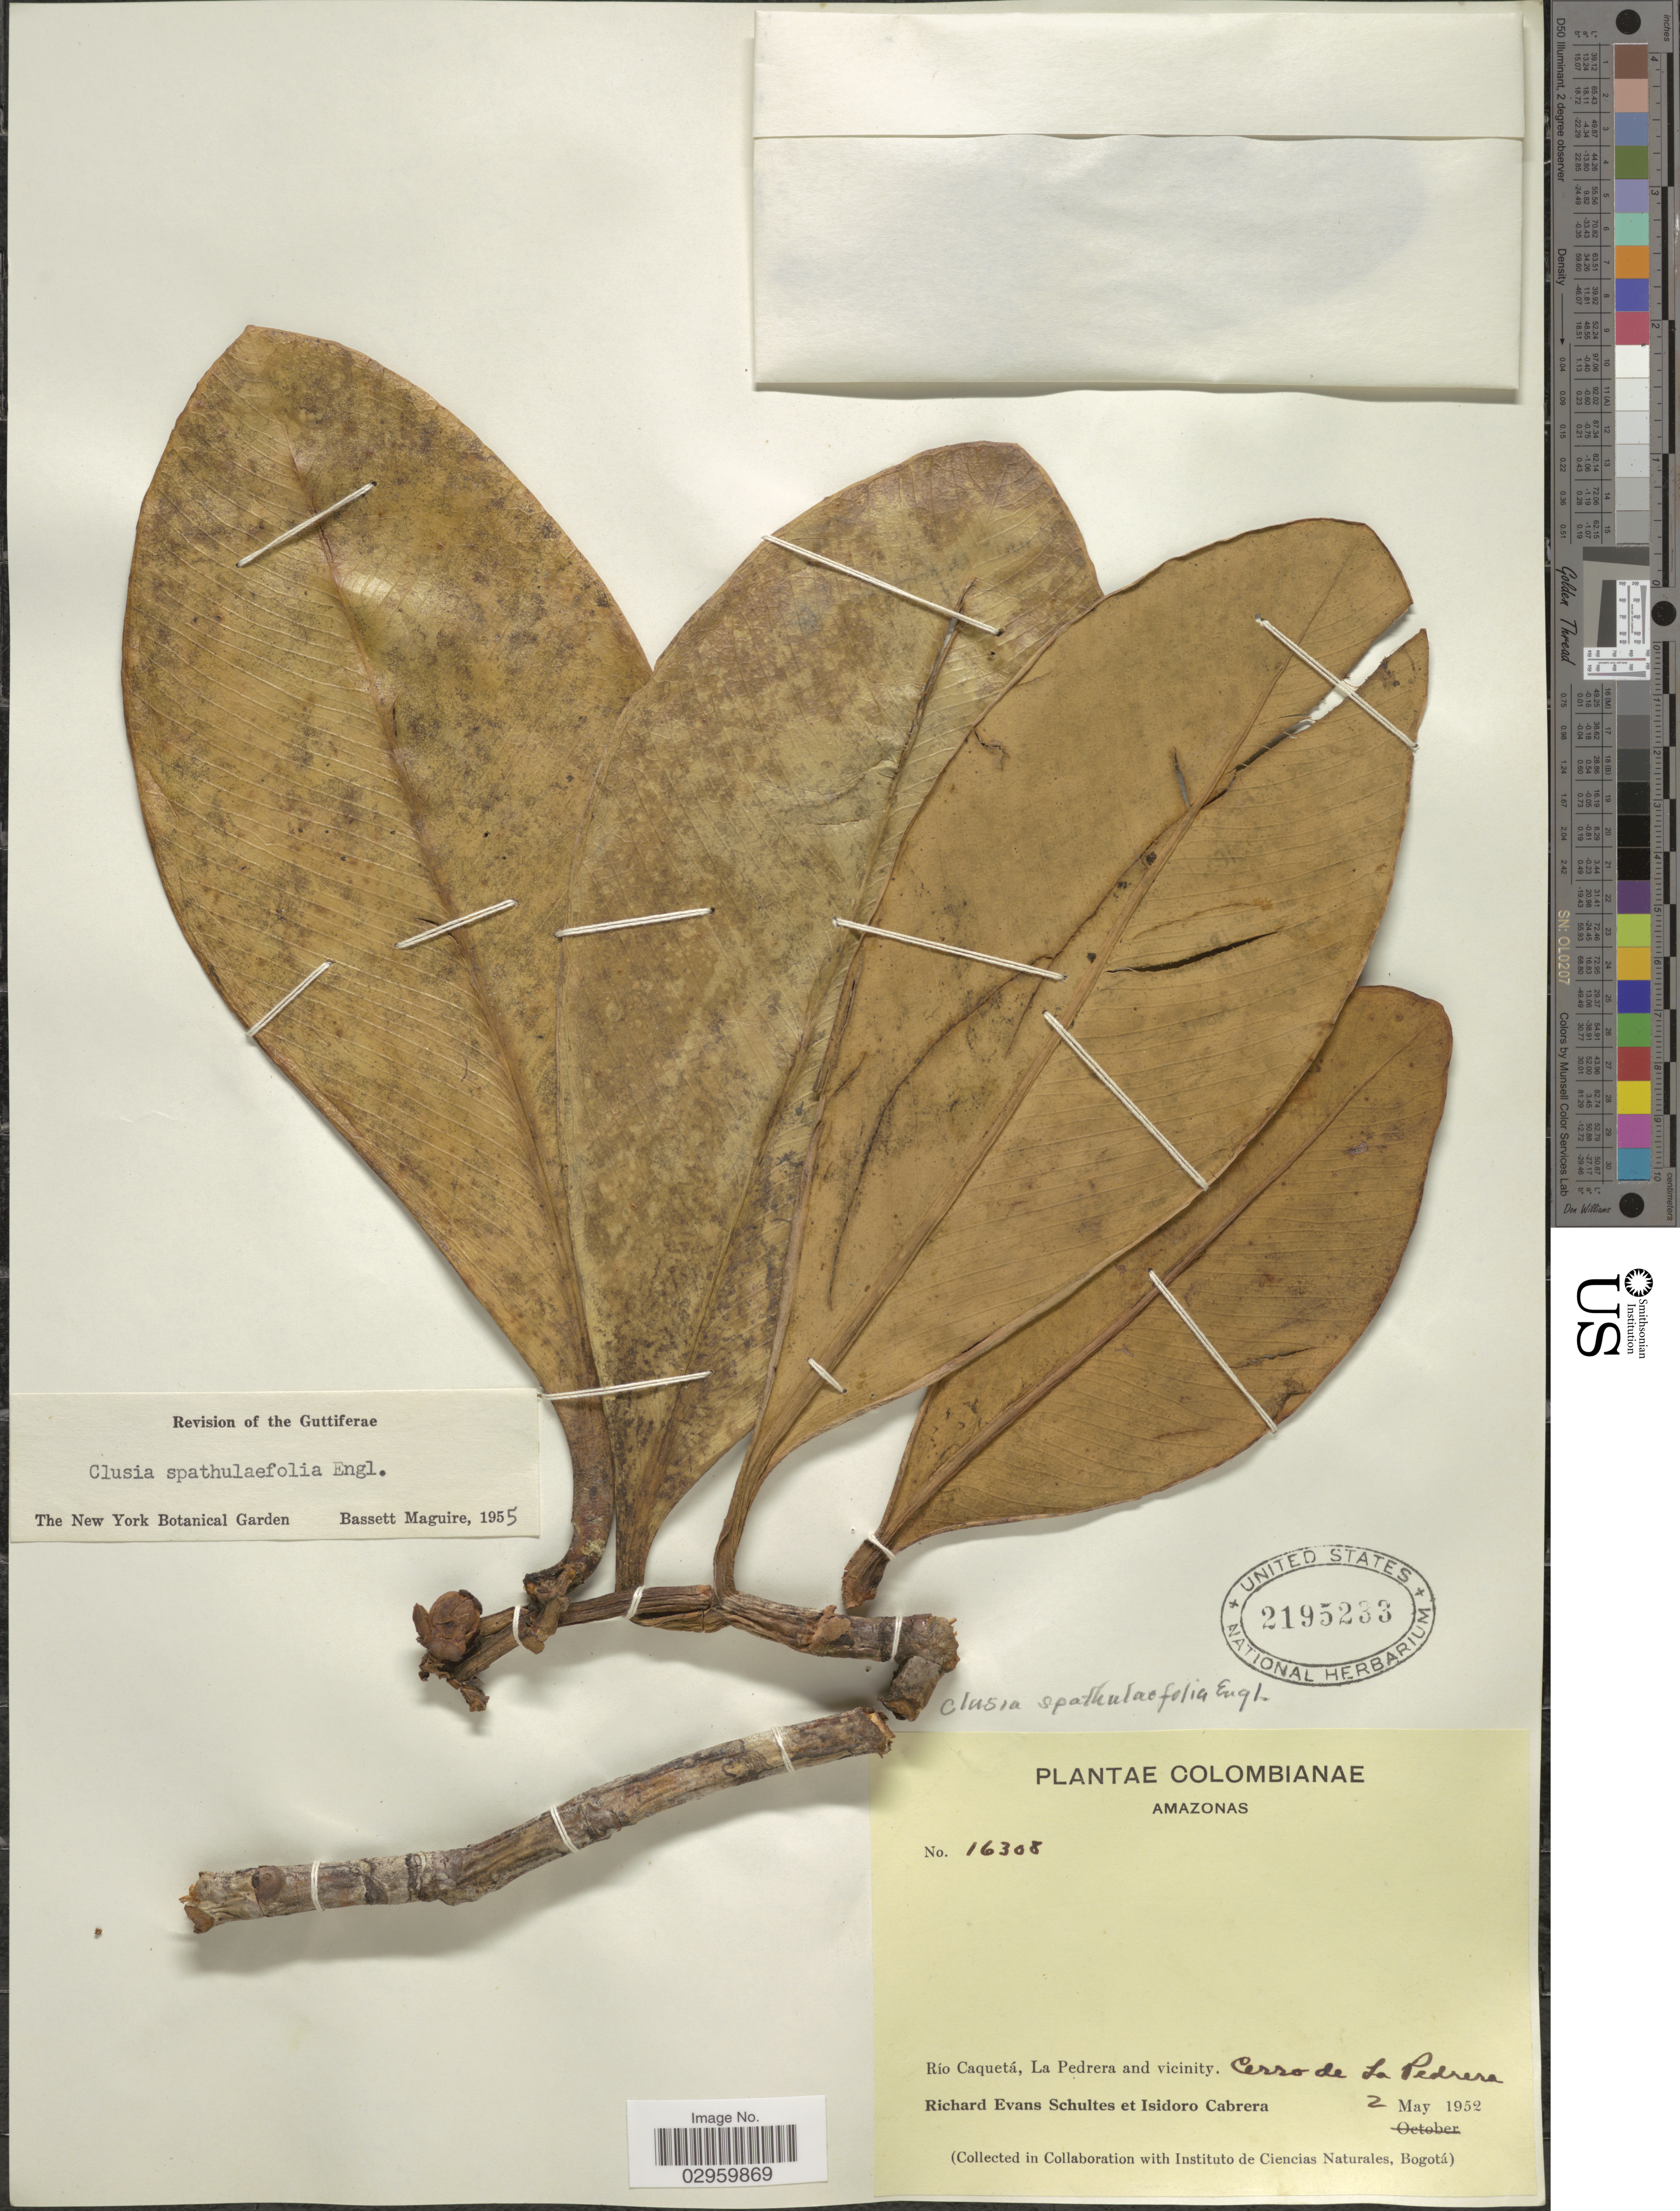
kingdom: Plantae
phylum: Tracheophyta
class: Magnoliopsida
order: Malpighiales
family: Clusiaceae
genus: Clusia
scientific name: Clusia spathulifolia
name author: Engl.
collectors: R. E. Schultes & I. Cabrera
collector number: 16308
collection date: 1952-05-02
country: Colombia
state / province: Amazônas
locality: Río Caquetá, La Pedrera and vicinity. Cerro de La Pedrera.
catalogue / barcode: US 2195233